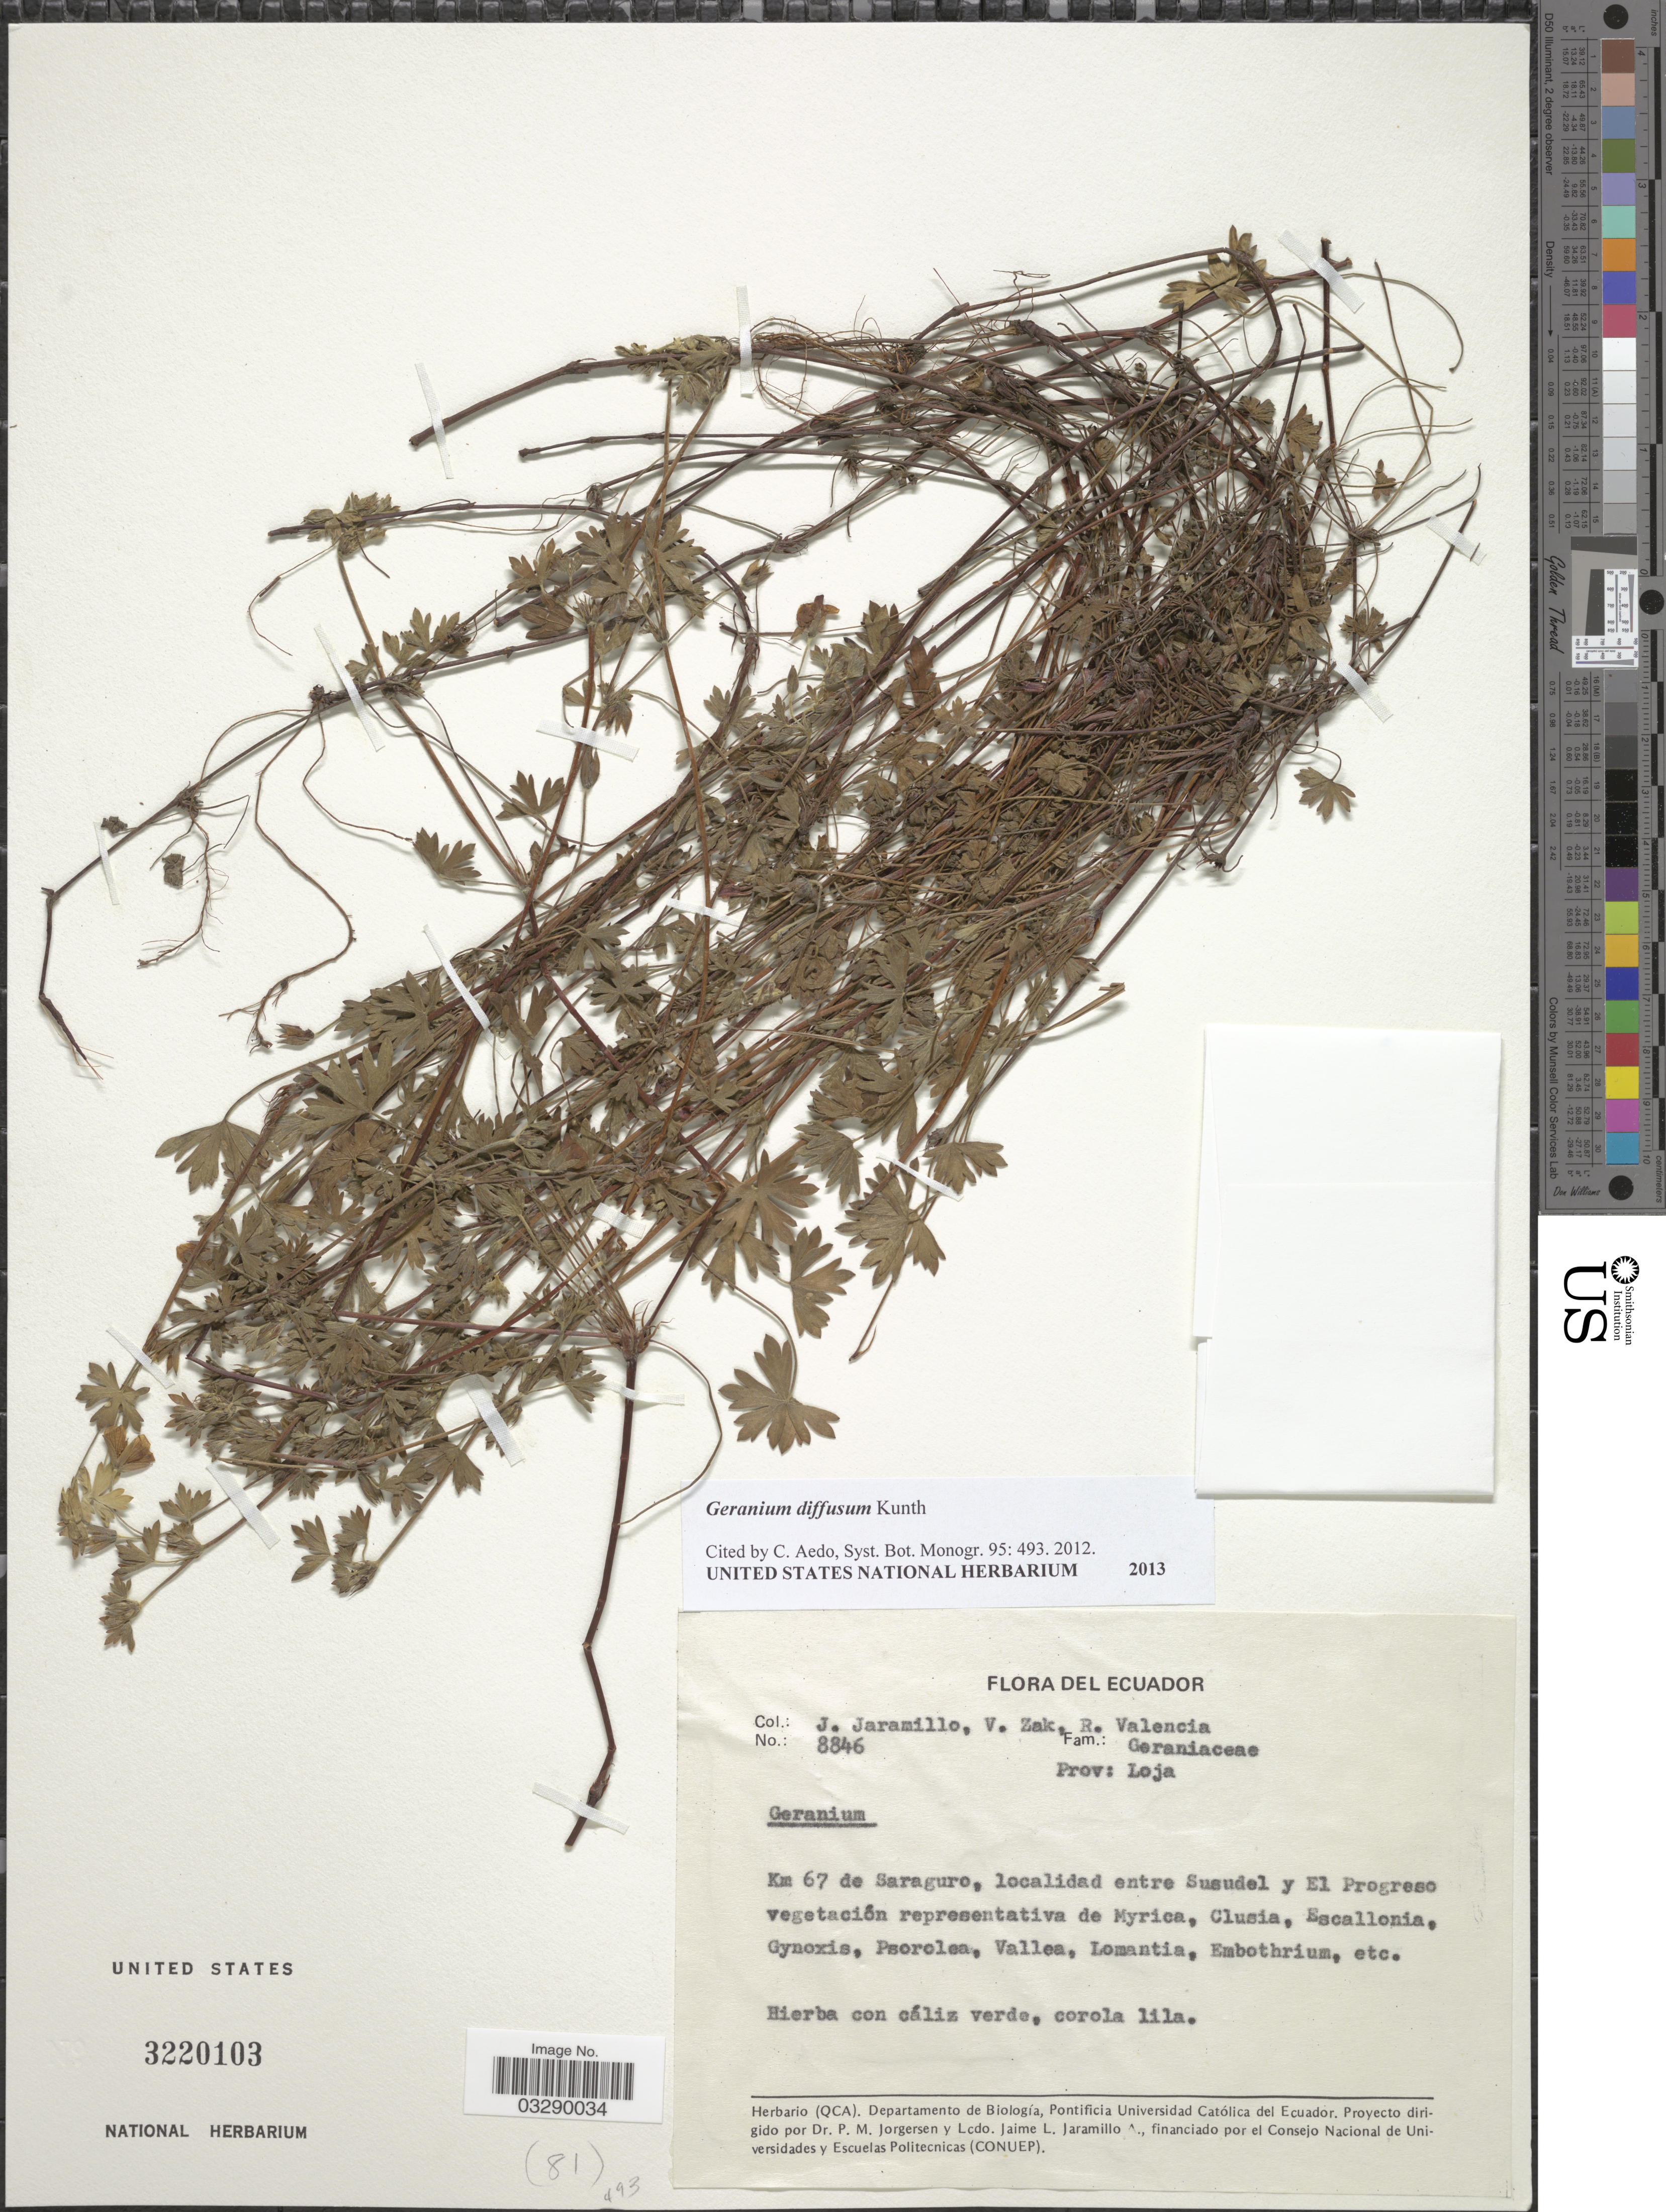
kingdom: Plantae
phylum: Tracheophyta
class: Magnoliopsida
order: Geraniales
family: Geraniaceae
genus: Geranium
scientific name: Geranium diffusum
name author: Kunth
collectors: J. Jaramillo, V. Zak & R. Valencia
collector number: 8846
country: Ecuador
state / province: Loja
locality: Km 67 de Saraguro, localidad entre Susudel y El Progreso.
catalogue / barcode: US 3220103